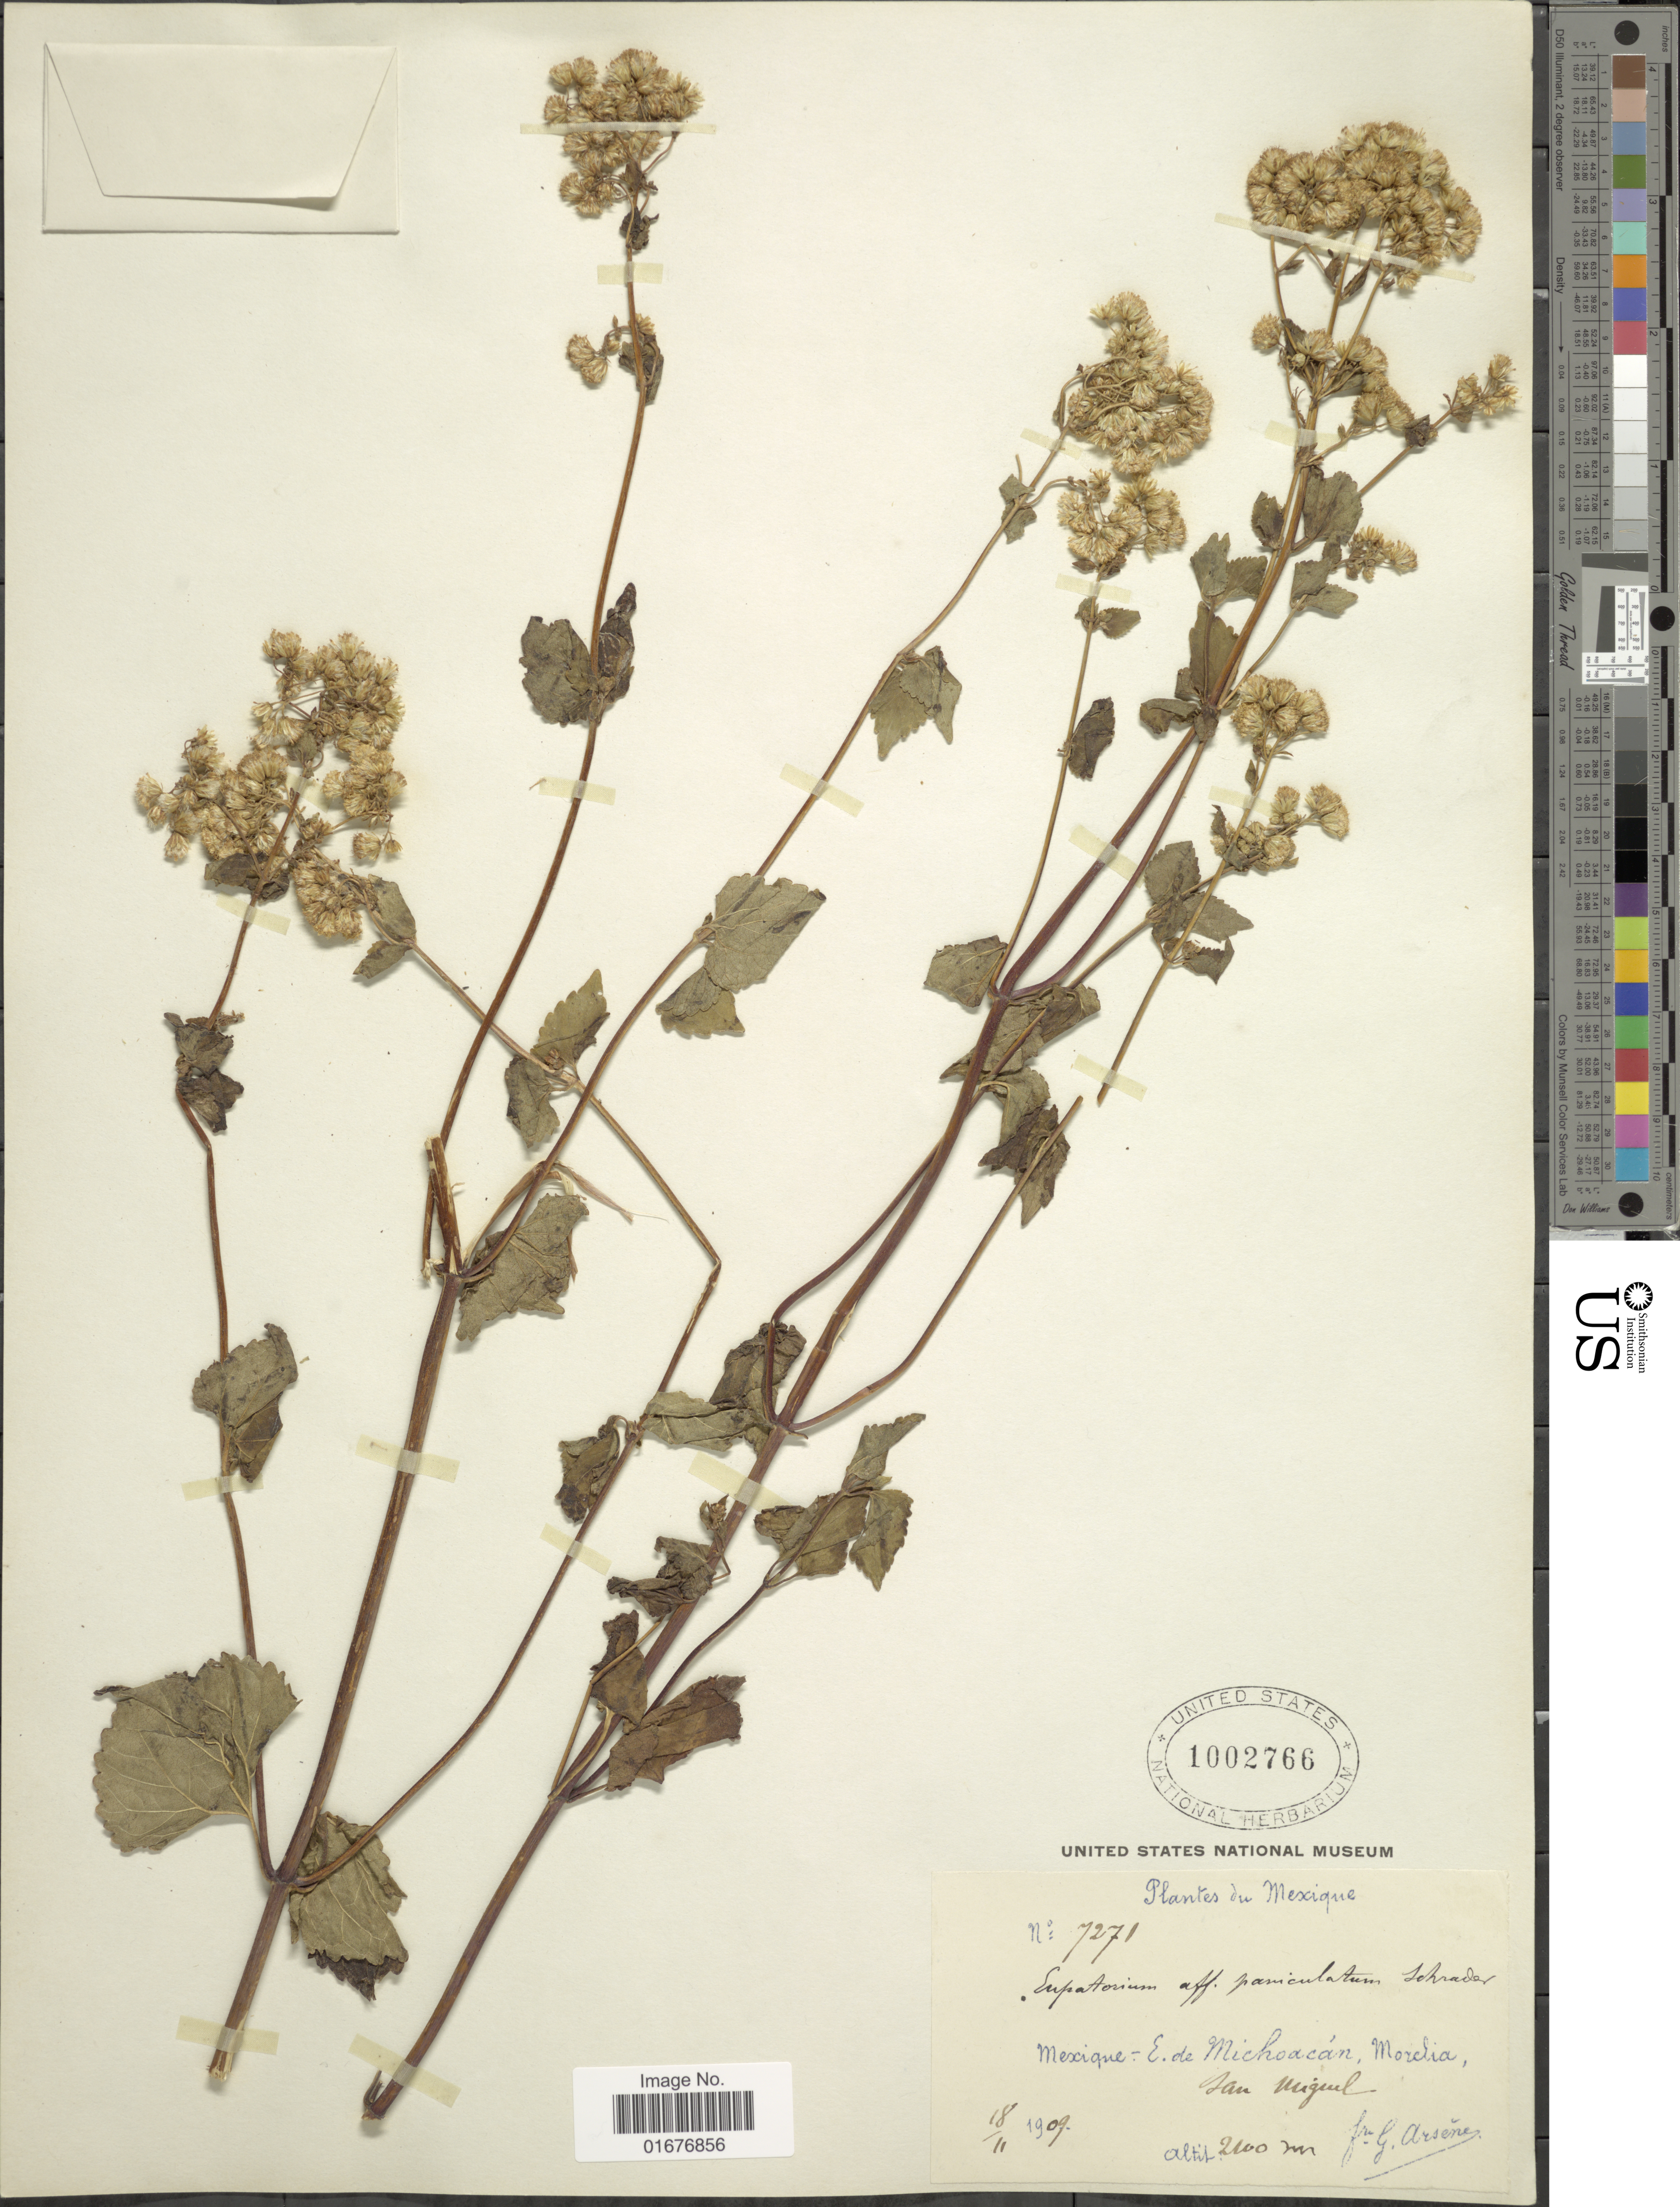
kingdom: Plantae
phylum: Tracheophyta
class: Magnoliopsida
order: Asterales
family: Asteraceae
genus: Ageratina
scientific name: Ageratina schaffneri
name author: (Sch. Bip. ex B.L. Rob.) R.M. King & H. Rob.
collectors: Bro. G. Arsène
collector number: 7271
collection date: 1909-11-18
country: Mexico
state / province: Michoacán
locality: Mexique, E. de Michoacan, Morelia, San Miguel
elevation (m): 2100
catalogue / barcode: US 1002766